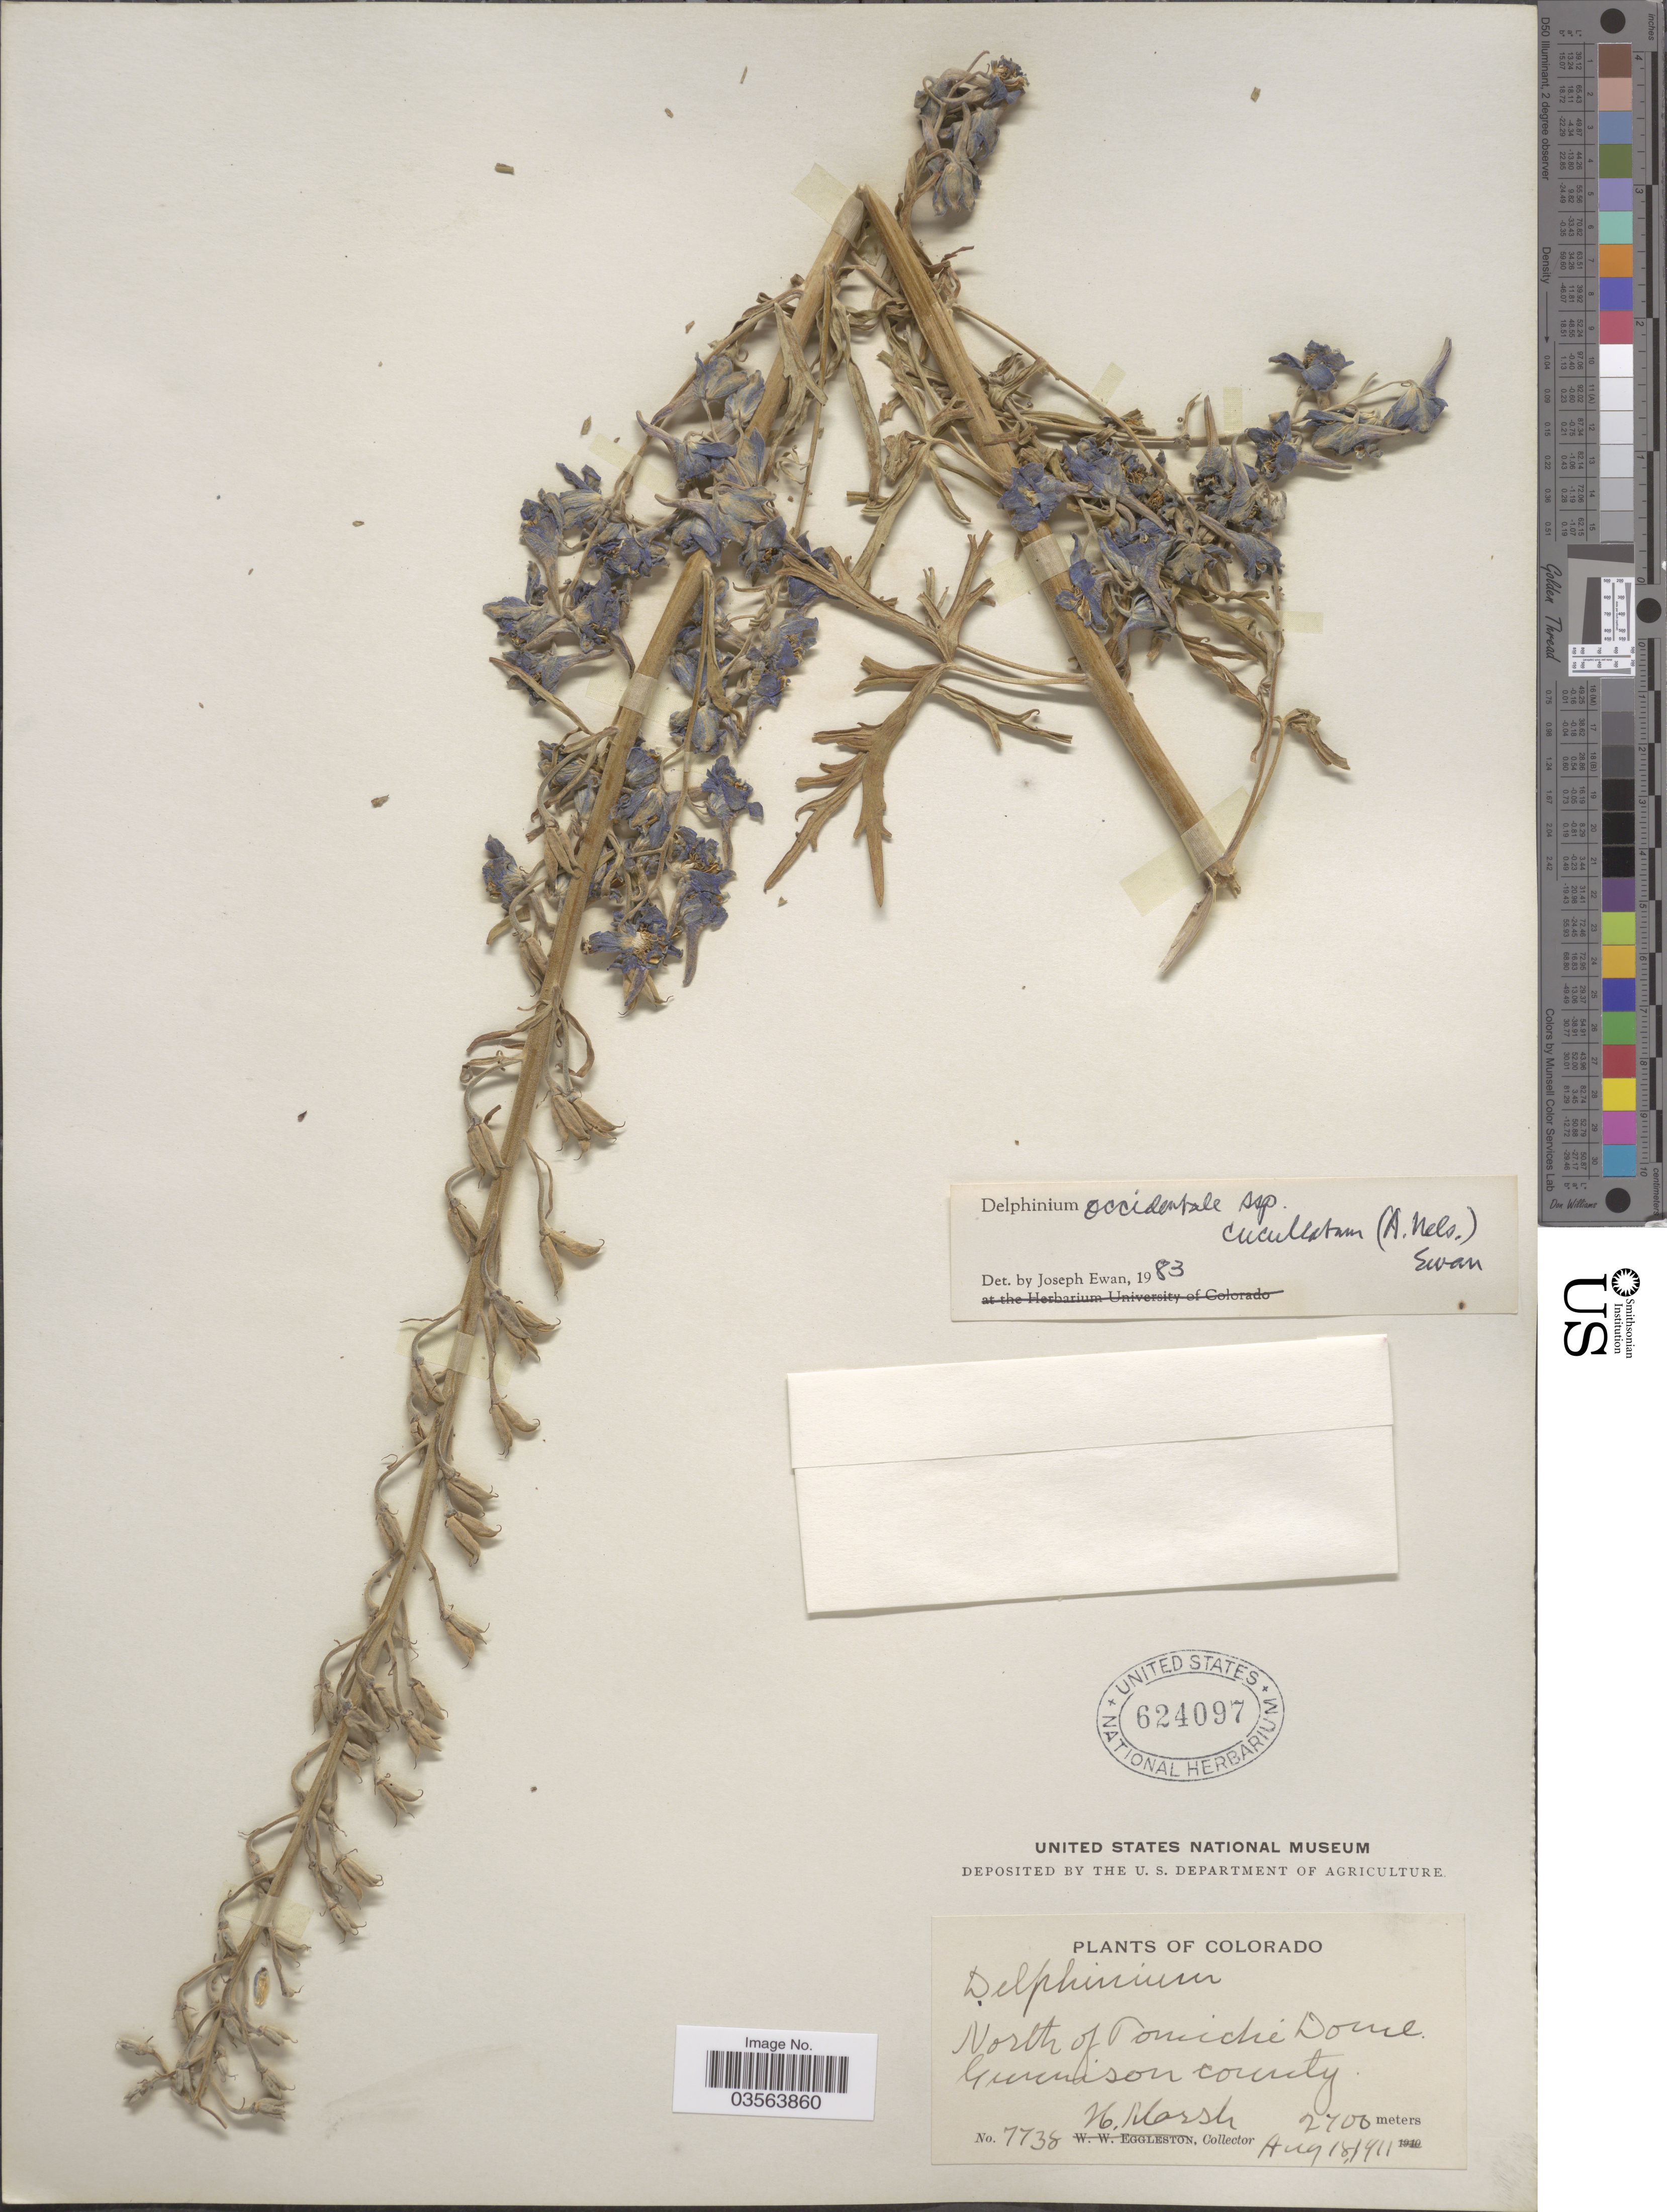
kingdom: Plantae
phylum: Tracheophyta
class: Magnoliopsida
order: Ranunculales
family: Ranunculaceae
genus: Delphinium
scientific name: Delphinium x occidentale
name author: (S. Watson) S. Watson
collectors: H. Marsh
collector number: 7738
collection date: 1911-08-18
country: United States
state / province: Colorado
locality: North of Tomichi Dome. Gunnison county.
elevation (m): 2700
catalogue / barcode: US 624097